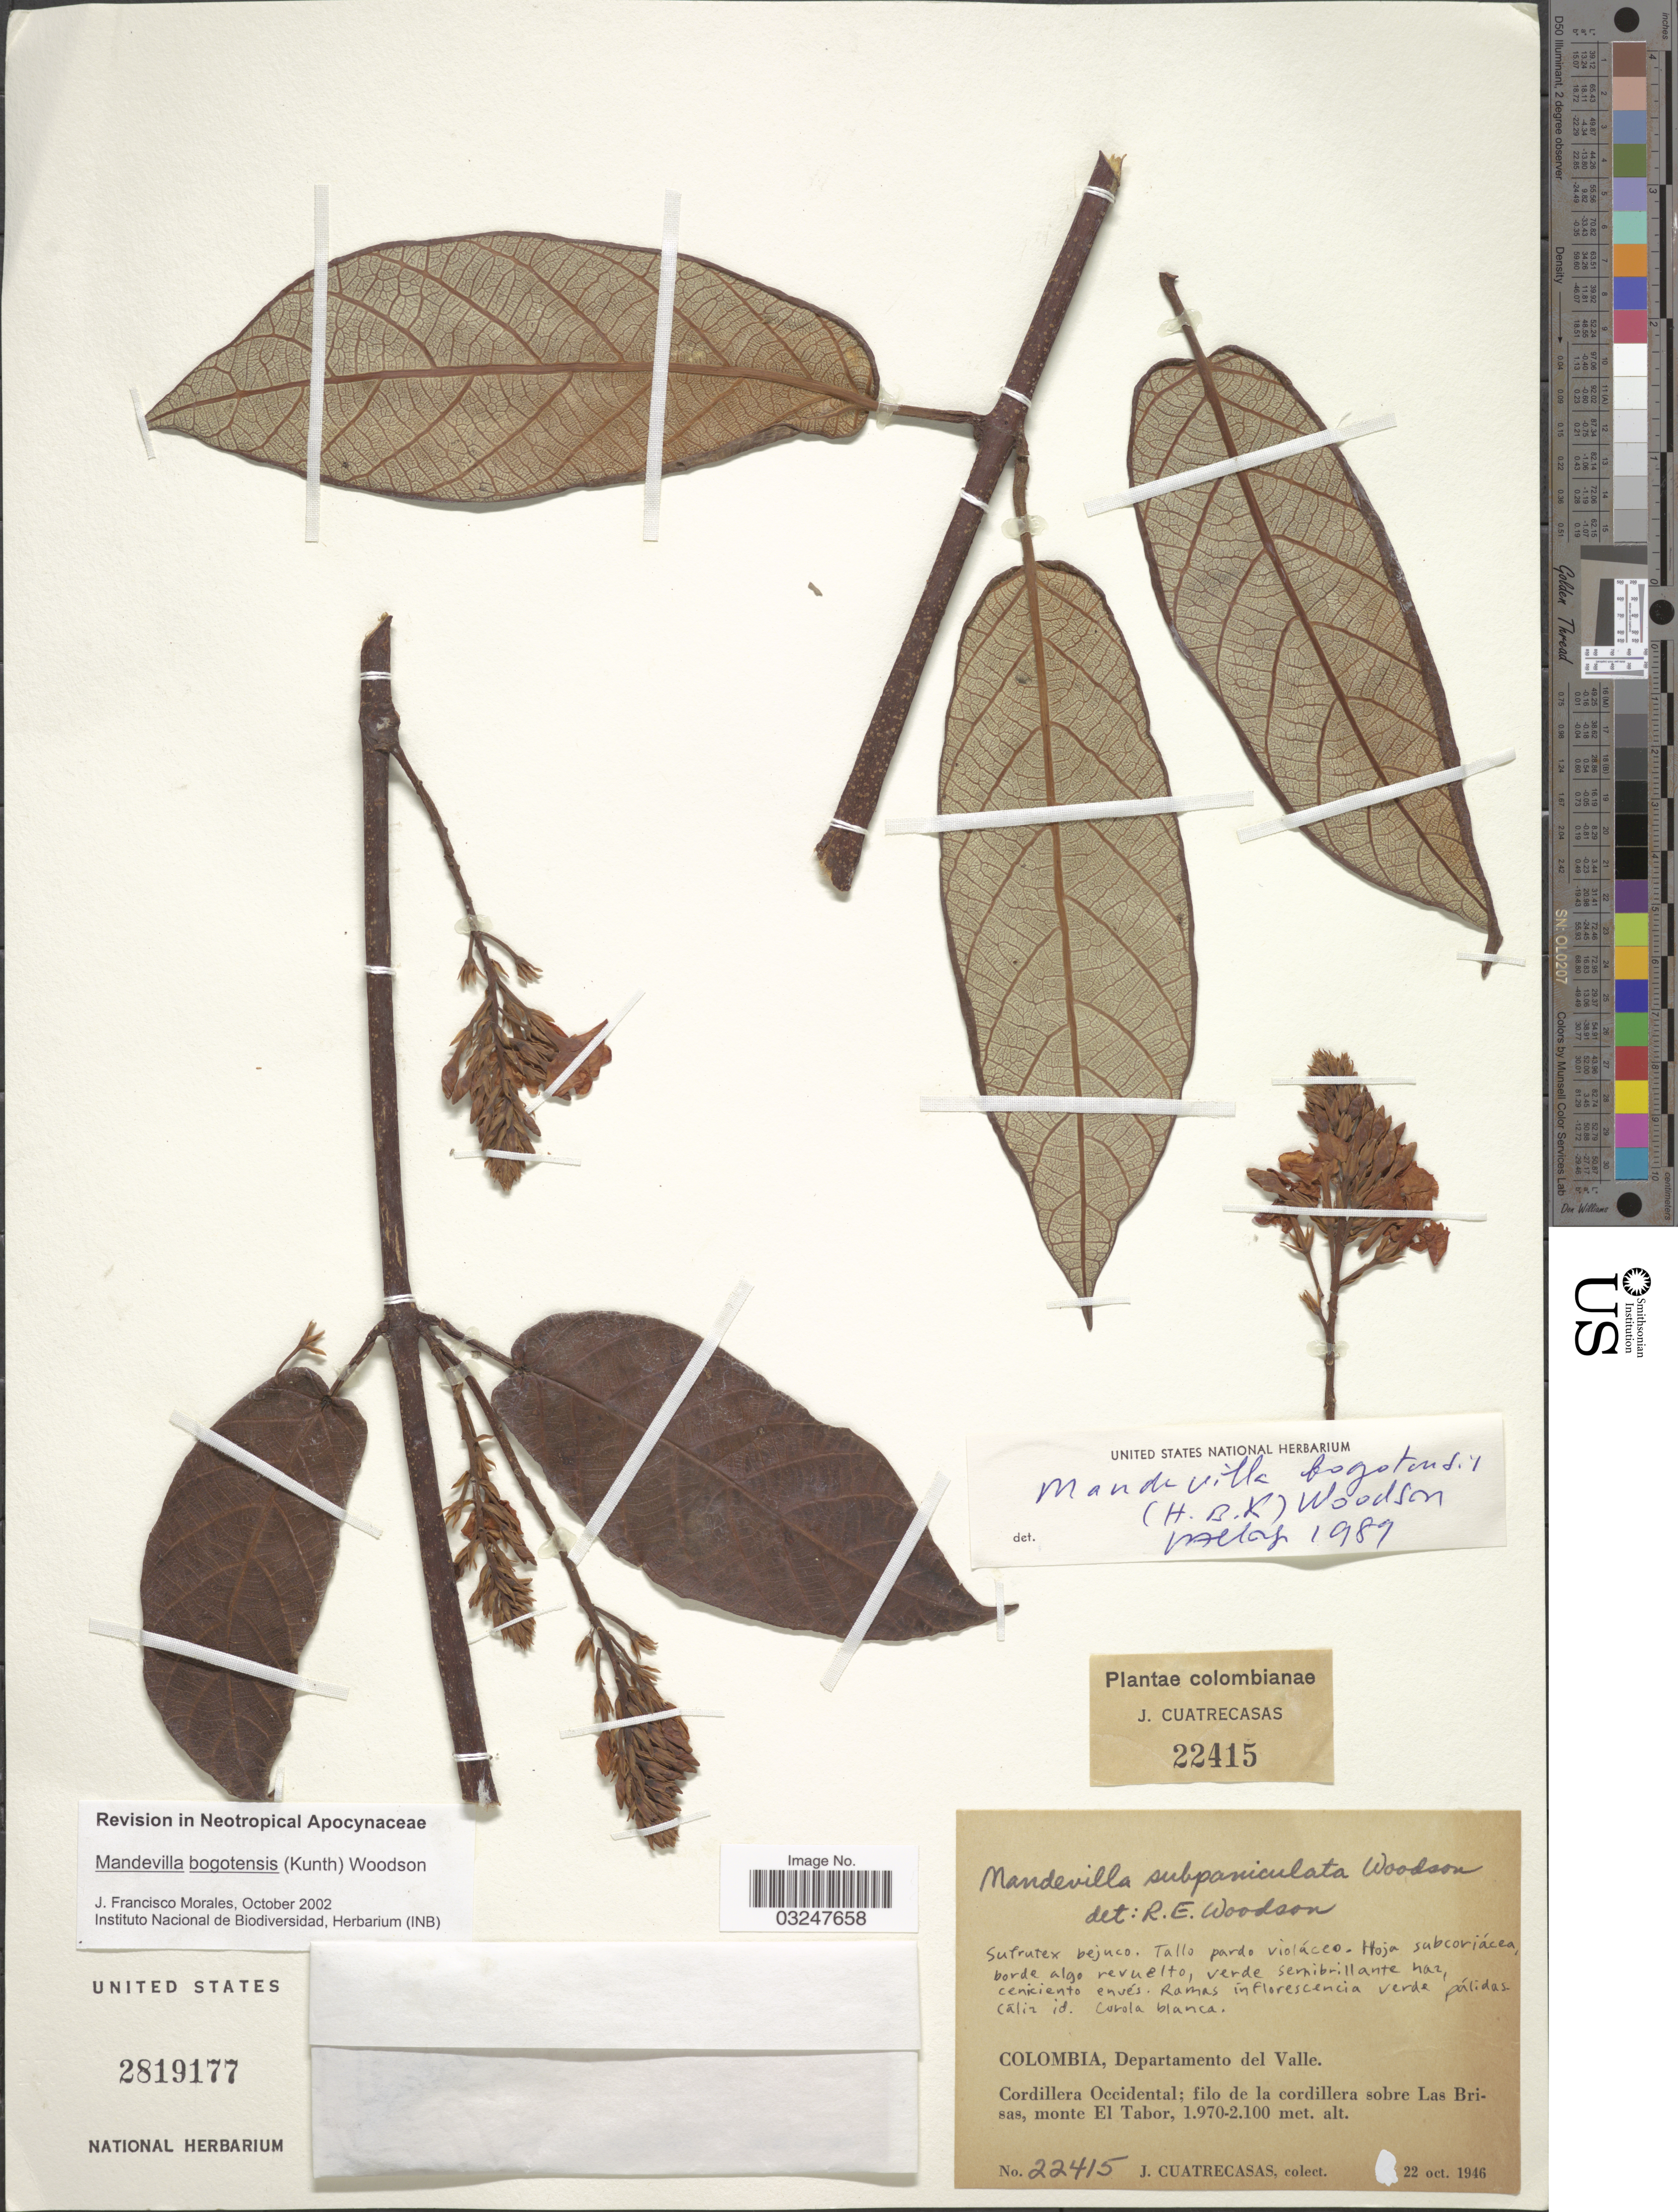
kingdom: Plantae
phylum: Tracheophyta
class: Magnoliopsida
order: Gentianales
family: Apocynaceae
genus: Mandevilla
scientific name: Mandevilla bogotensis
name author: (Kunth) Woodson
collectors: J. Cuatrecasas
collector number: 22415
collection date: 1946-10-22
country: Colombia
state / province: Valle del Cauca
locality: Departamento del Valle, Cordillera Occidental; filo de la cordillera sobre Las Brisas, monte El Tabor.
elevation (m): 1970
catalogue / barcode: US 2819177